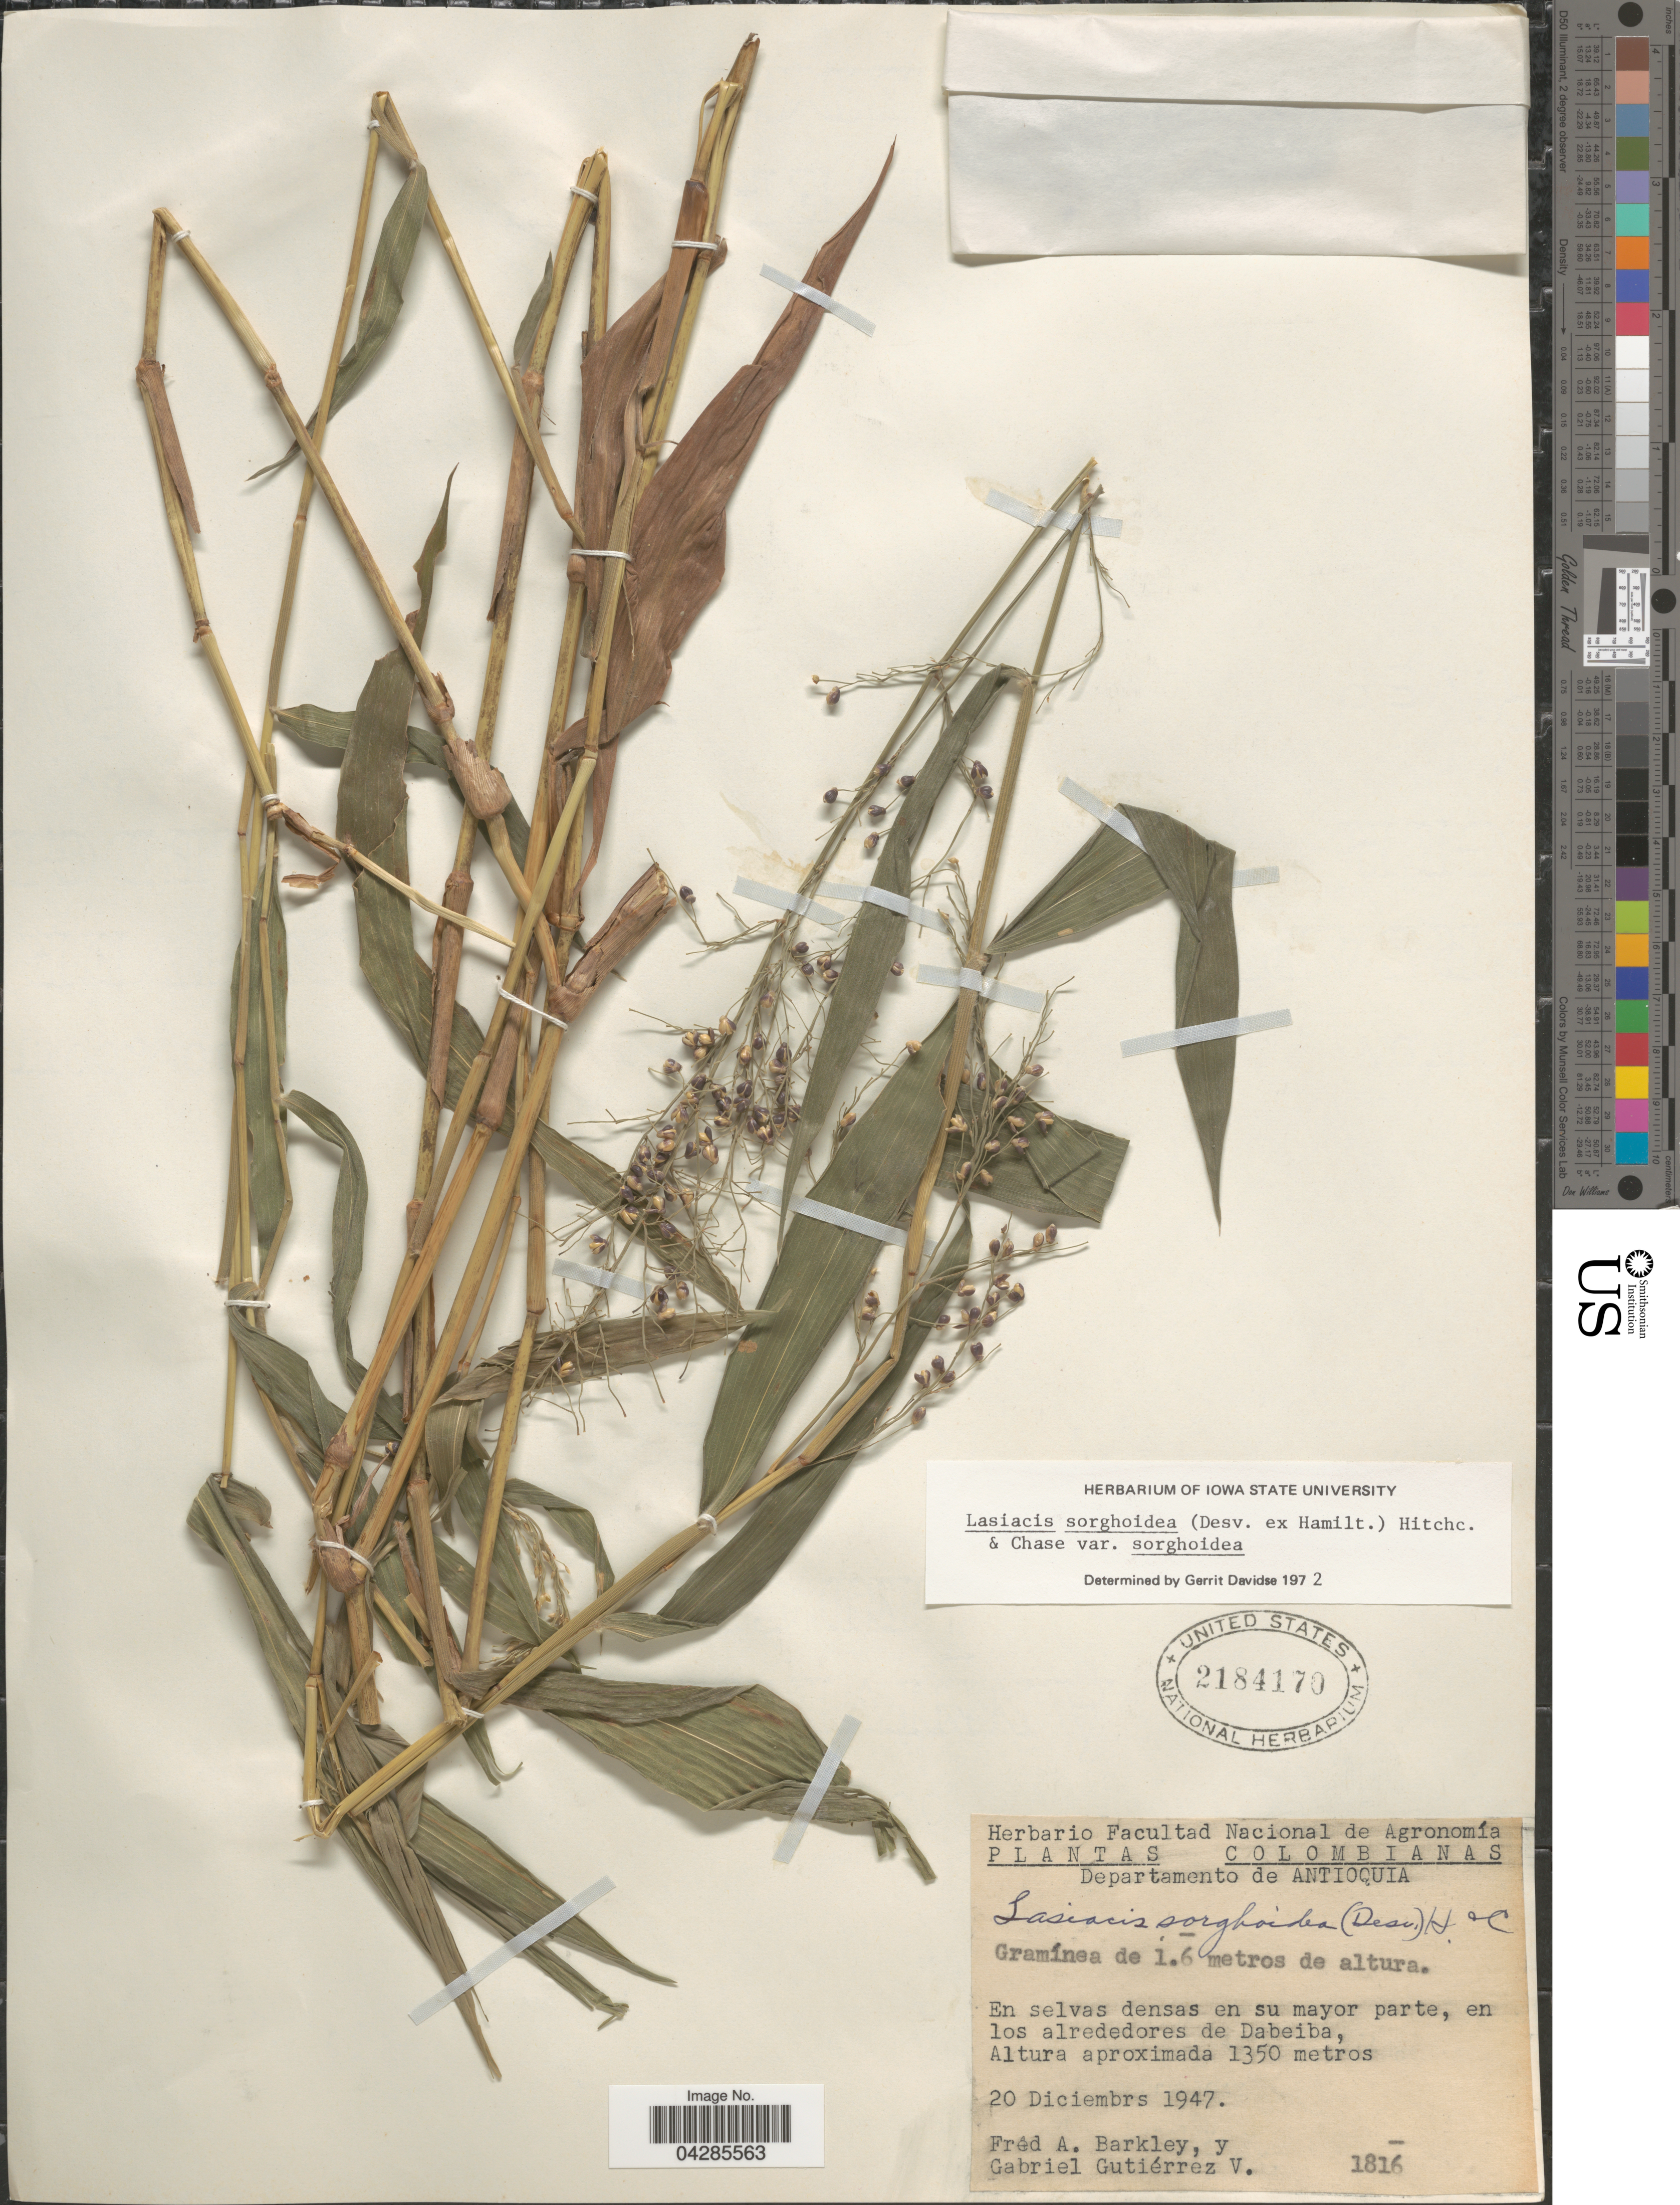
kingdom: Plantae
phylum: Tracheophyta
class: Liliopsida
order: Poales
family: Poaceae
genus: Lasiacis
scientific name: Lasiacis sorghoidea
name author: (Desv. ex Ham.) Hitchc. & Chase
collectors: F. A. Barkley & G. Gutiérrez V.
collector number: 1816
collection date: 1947-12-20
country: Colombia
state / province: Antioquia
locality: Departamento de Antioquia. En selvas densas en su mayor parte, en los alrededores de Dabeiba.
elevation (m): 1350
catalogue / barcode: US 2184170